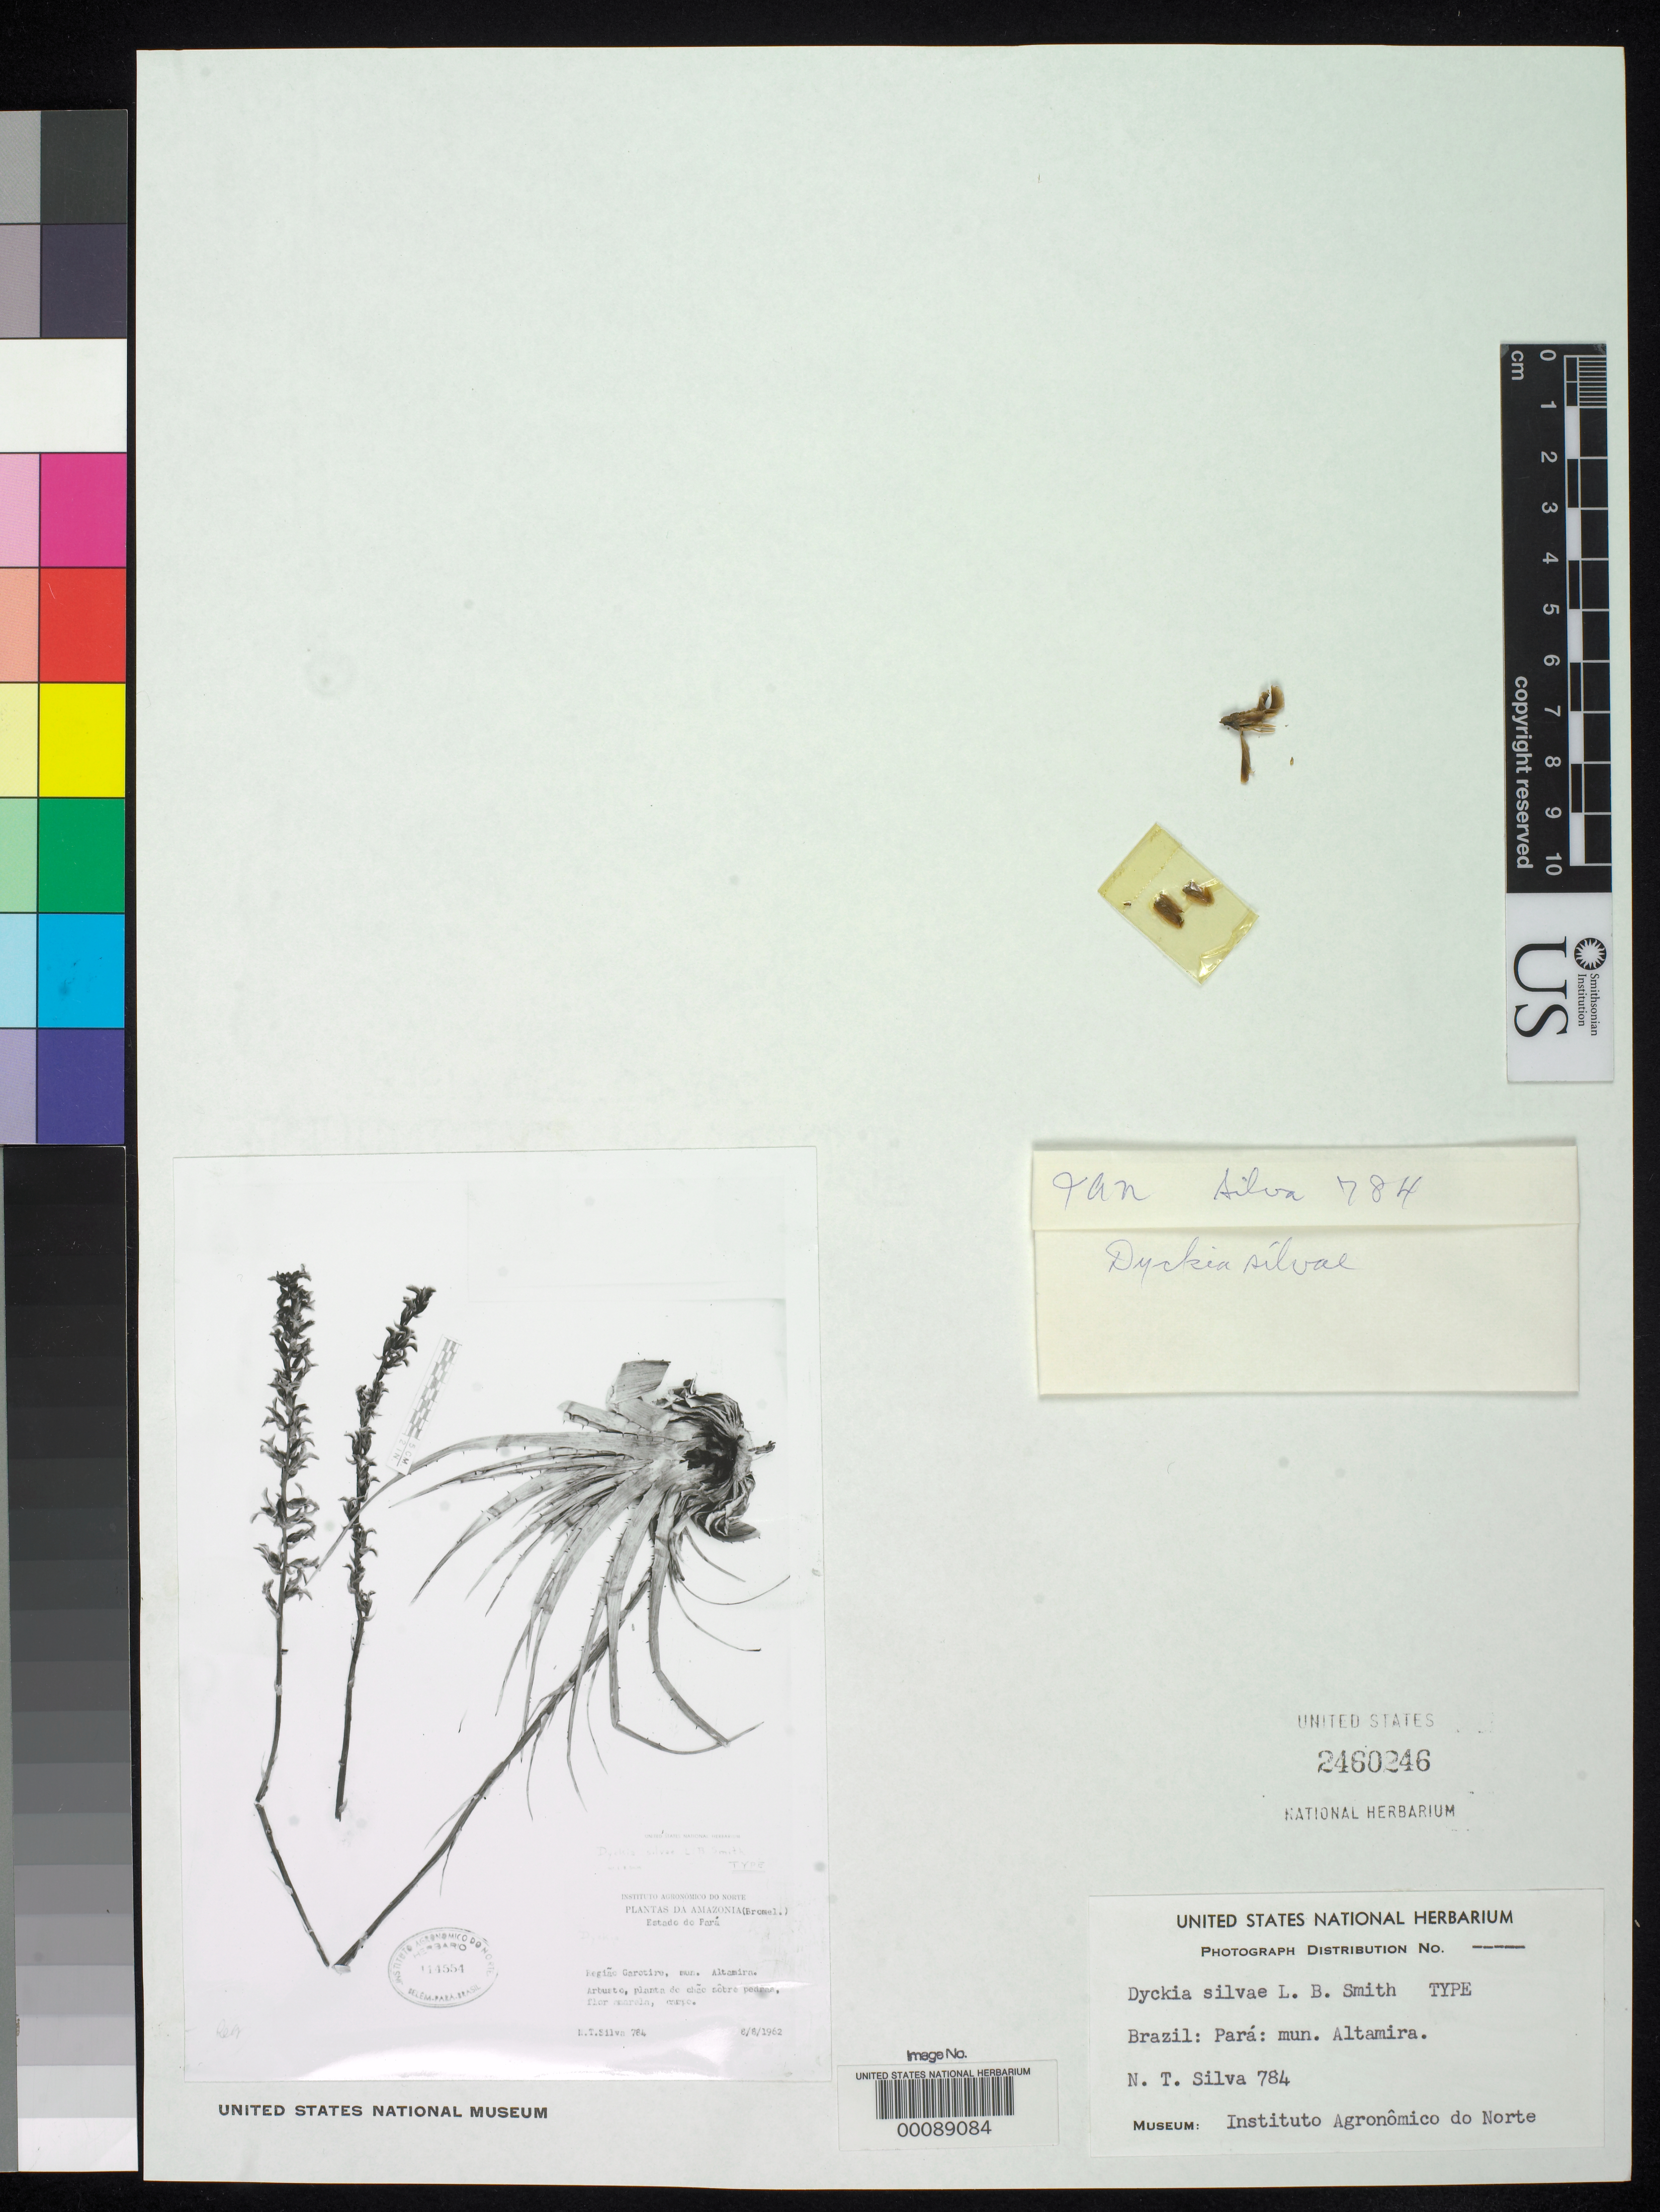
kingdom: Plantae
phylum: Tracheophyta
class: Liliopsida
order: Poales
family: Bromeliaceae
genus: Dyckia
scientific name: Dyckia silvae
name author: L.B. Sm.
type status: Isotype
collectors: N. T. Silva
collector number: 784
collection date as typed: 08 Oct 1962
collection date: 1962-10-08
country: Brazil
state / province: Pará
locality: Altamira.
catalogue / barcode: US 2460246